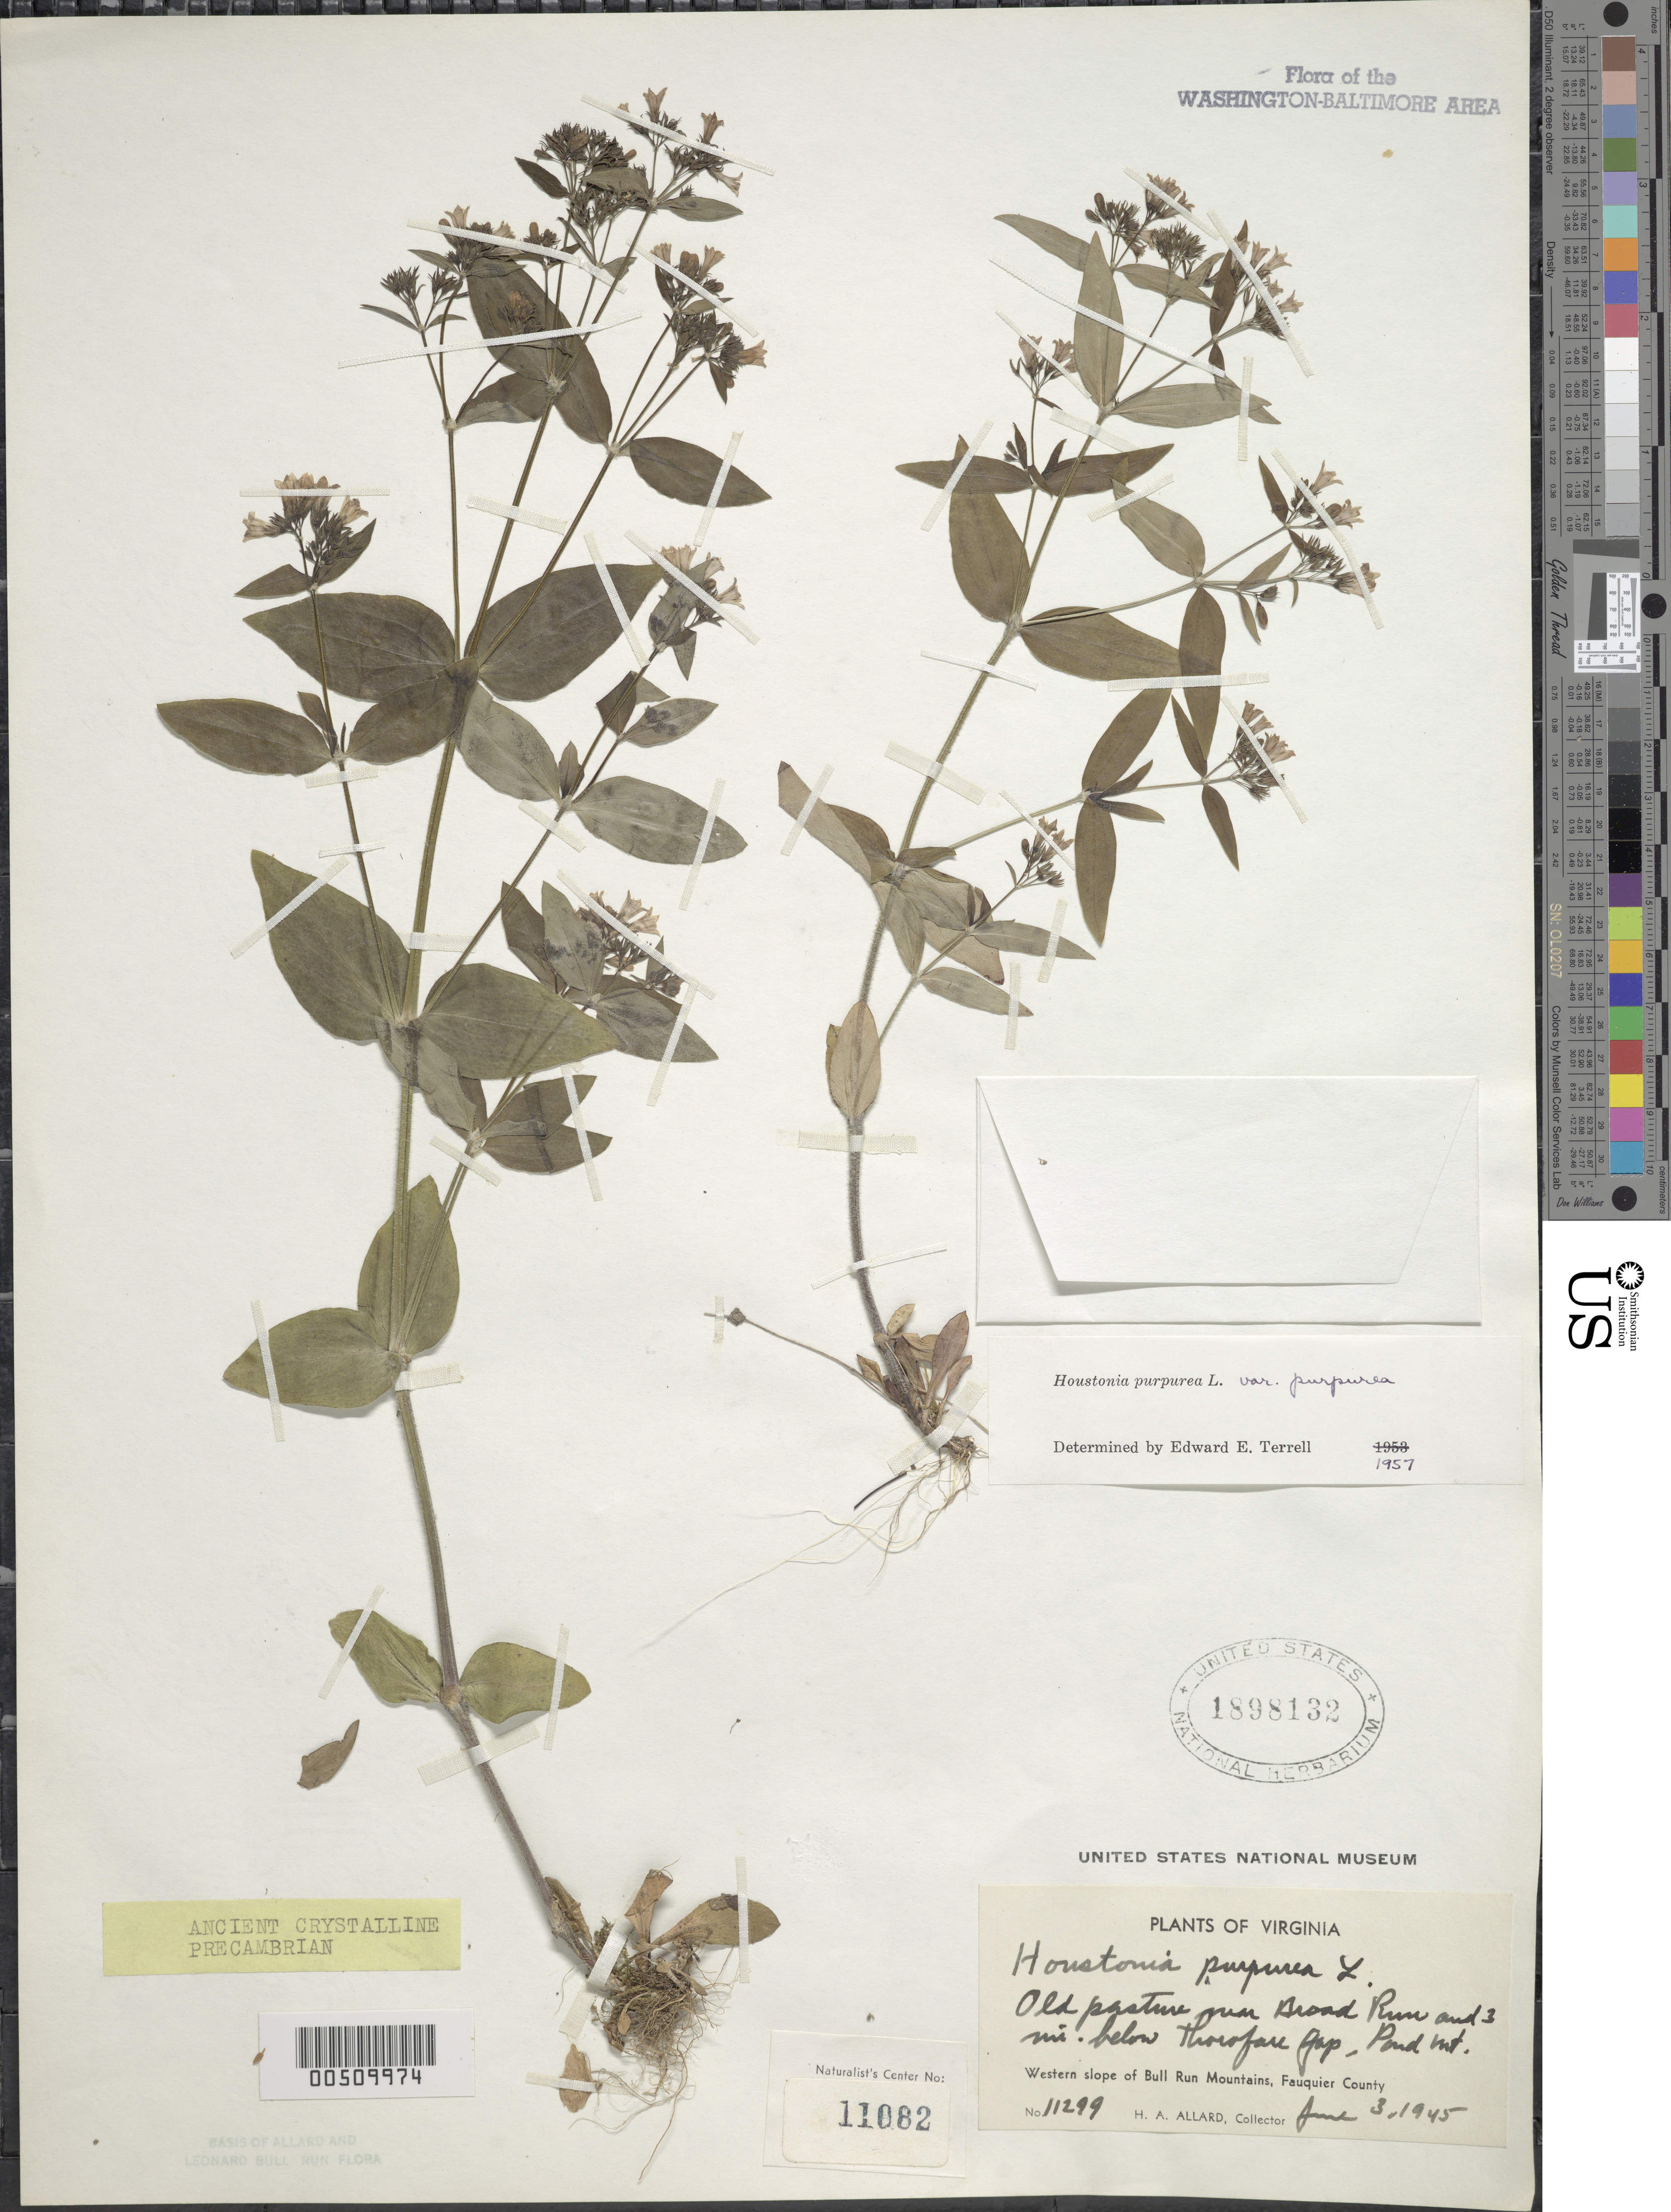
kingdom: Plantae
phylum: Tracheophyta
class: Magnoliopsida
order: Gentianales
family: Rubiaceae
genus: Houstonia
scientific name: Houstonia purpurea var. purpurea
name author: L.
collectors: H. A. Allard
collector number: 11299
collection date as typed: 03 Jun 1945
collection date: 1945-06-03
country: United States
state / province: Virginia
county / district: Fauquier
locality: Bull Run Mts., Broad Run and 3 mi. below Thoroughfaregap Bull Run Mts.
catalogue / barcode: US 1898132